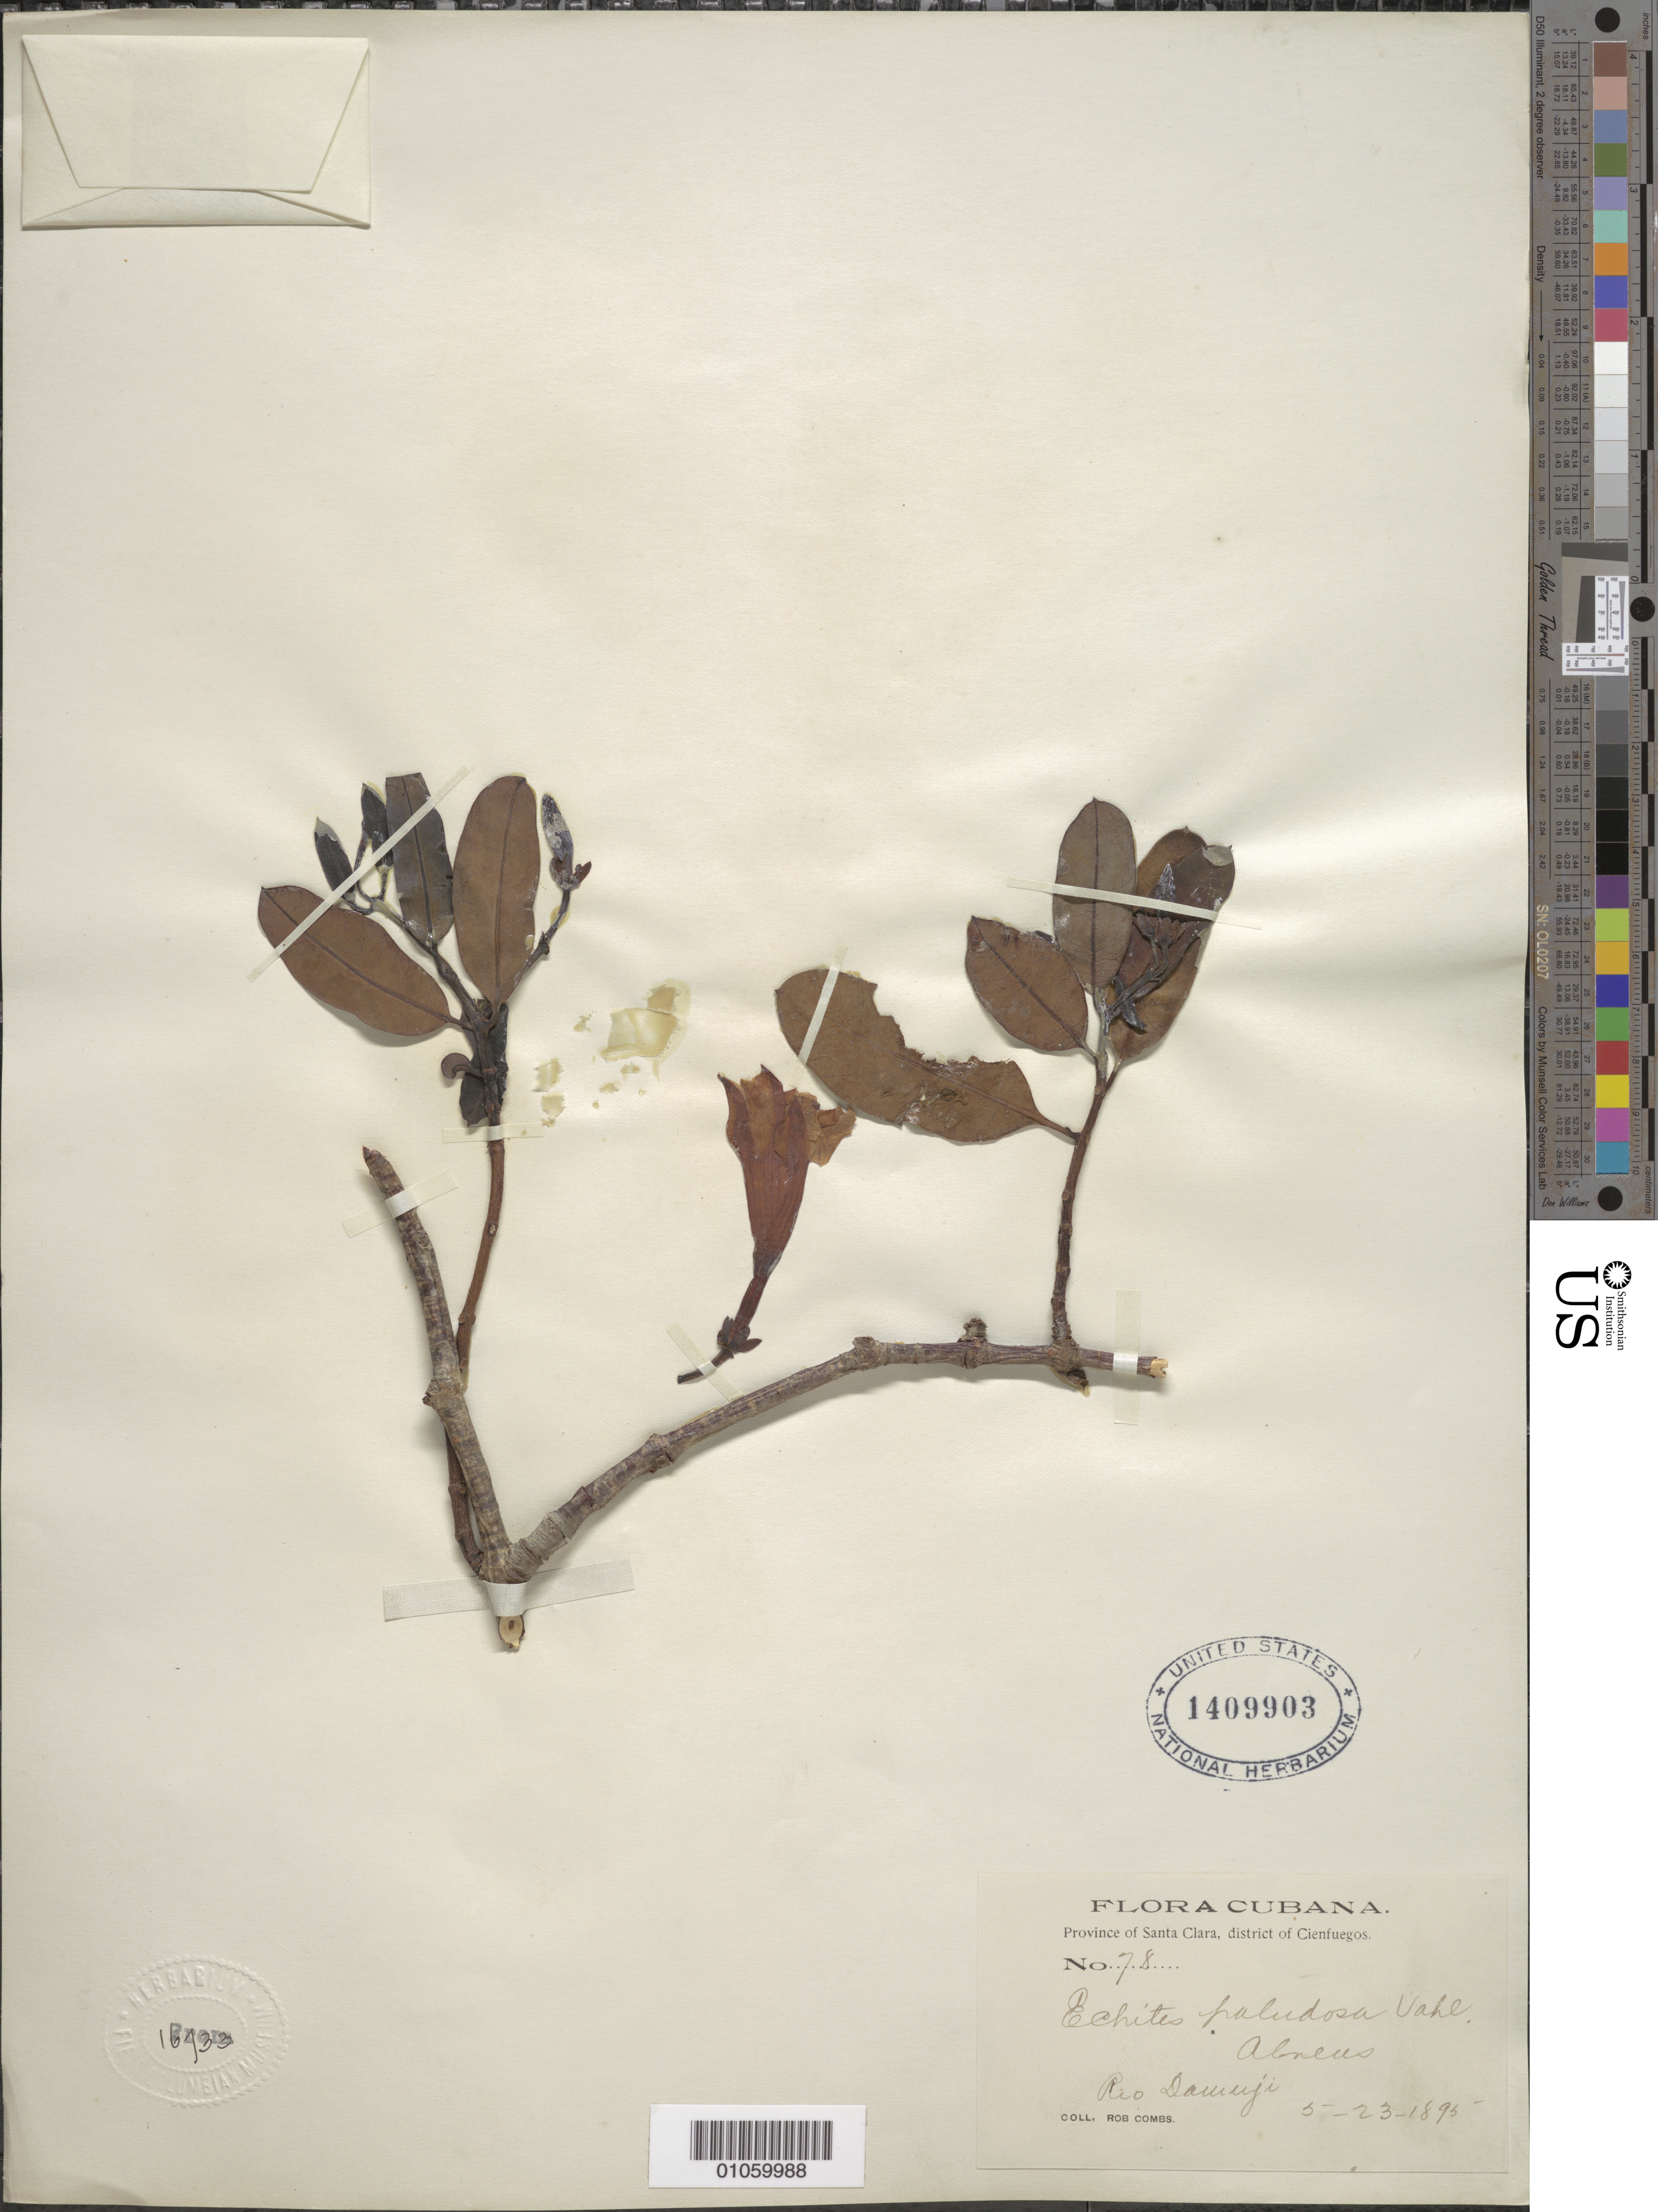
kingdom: Plantae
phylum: Tracheophyta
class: Magnoliopsida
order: Gentianales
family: Apocynaceae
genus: Rhabdadenia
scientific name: Rhabdadenia biflora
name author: (Jacq.) Müll. Arg.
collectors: R. Combs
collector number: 78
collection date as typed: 23 May 1895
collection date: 1895-05-23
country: Cuba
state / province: Villa Clara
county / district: Santa Clara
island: Cuba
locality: District of Cienfuegos Rio Damuji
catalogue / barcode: US 1409903